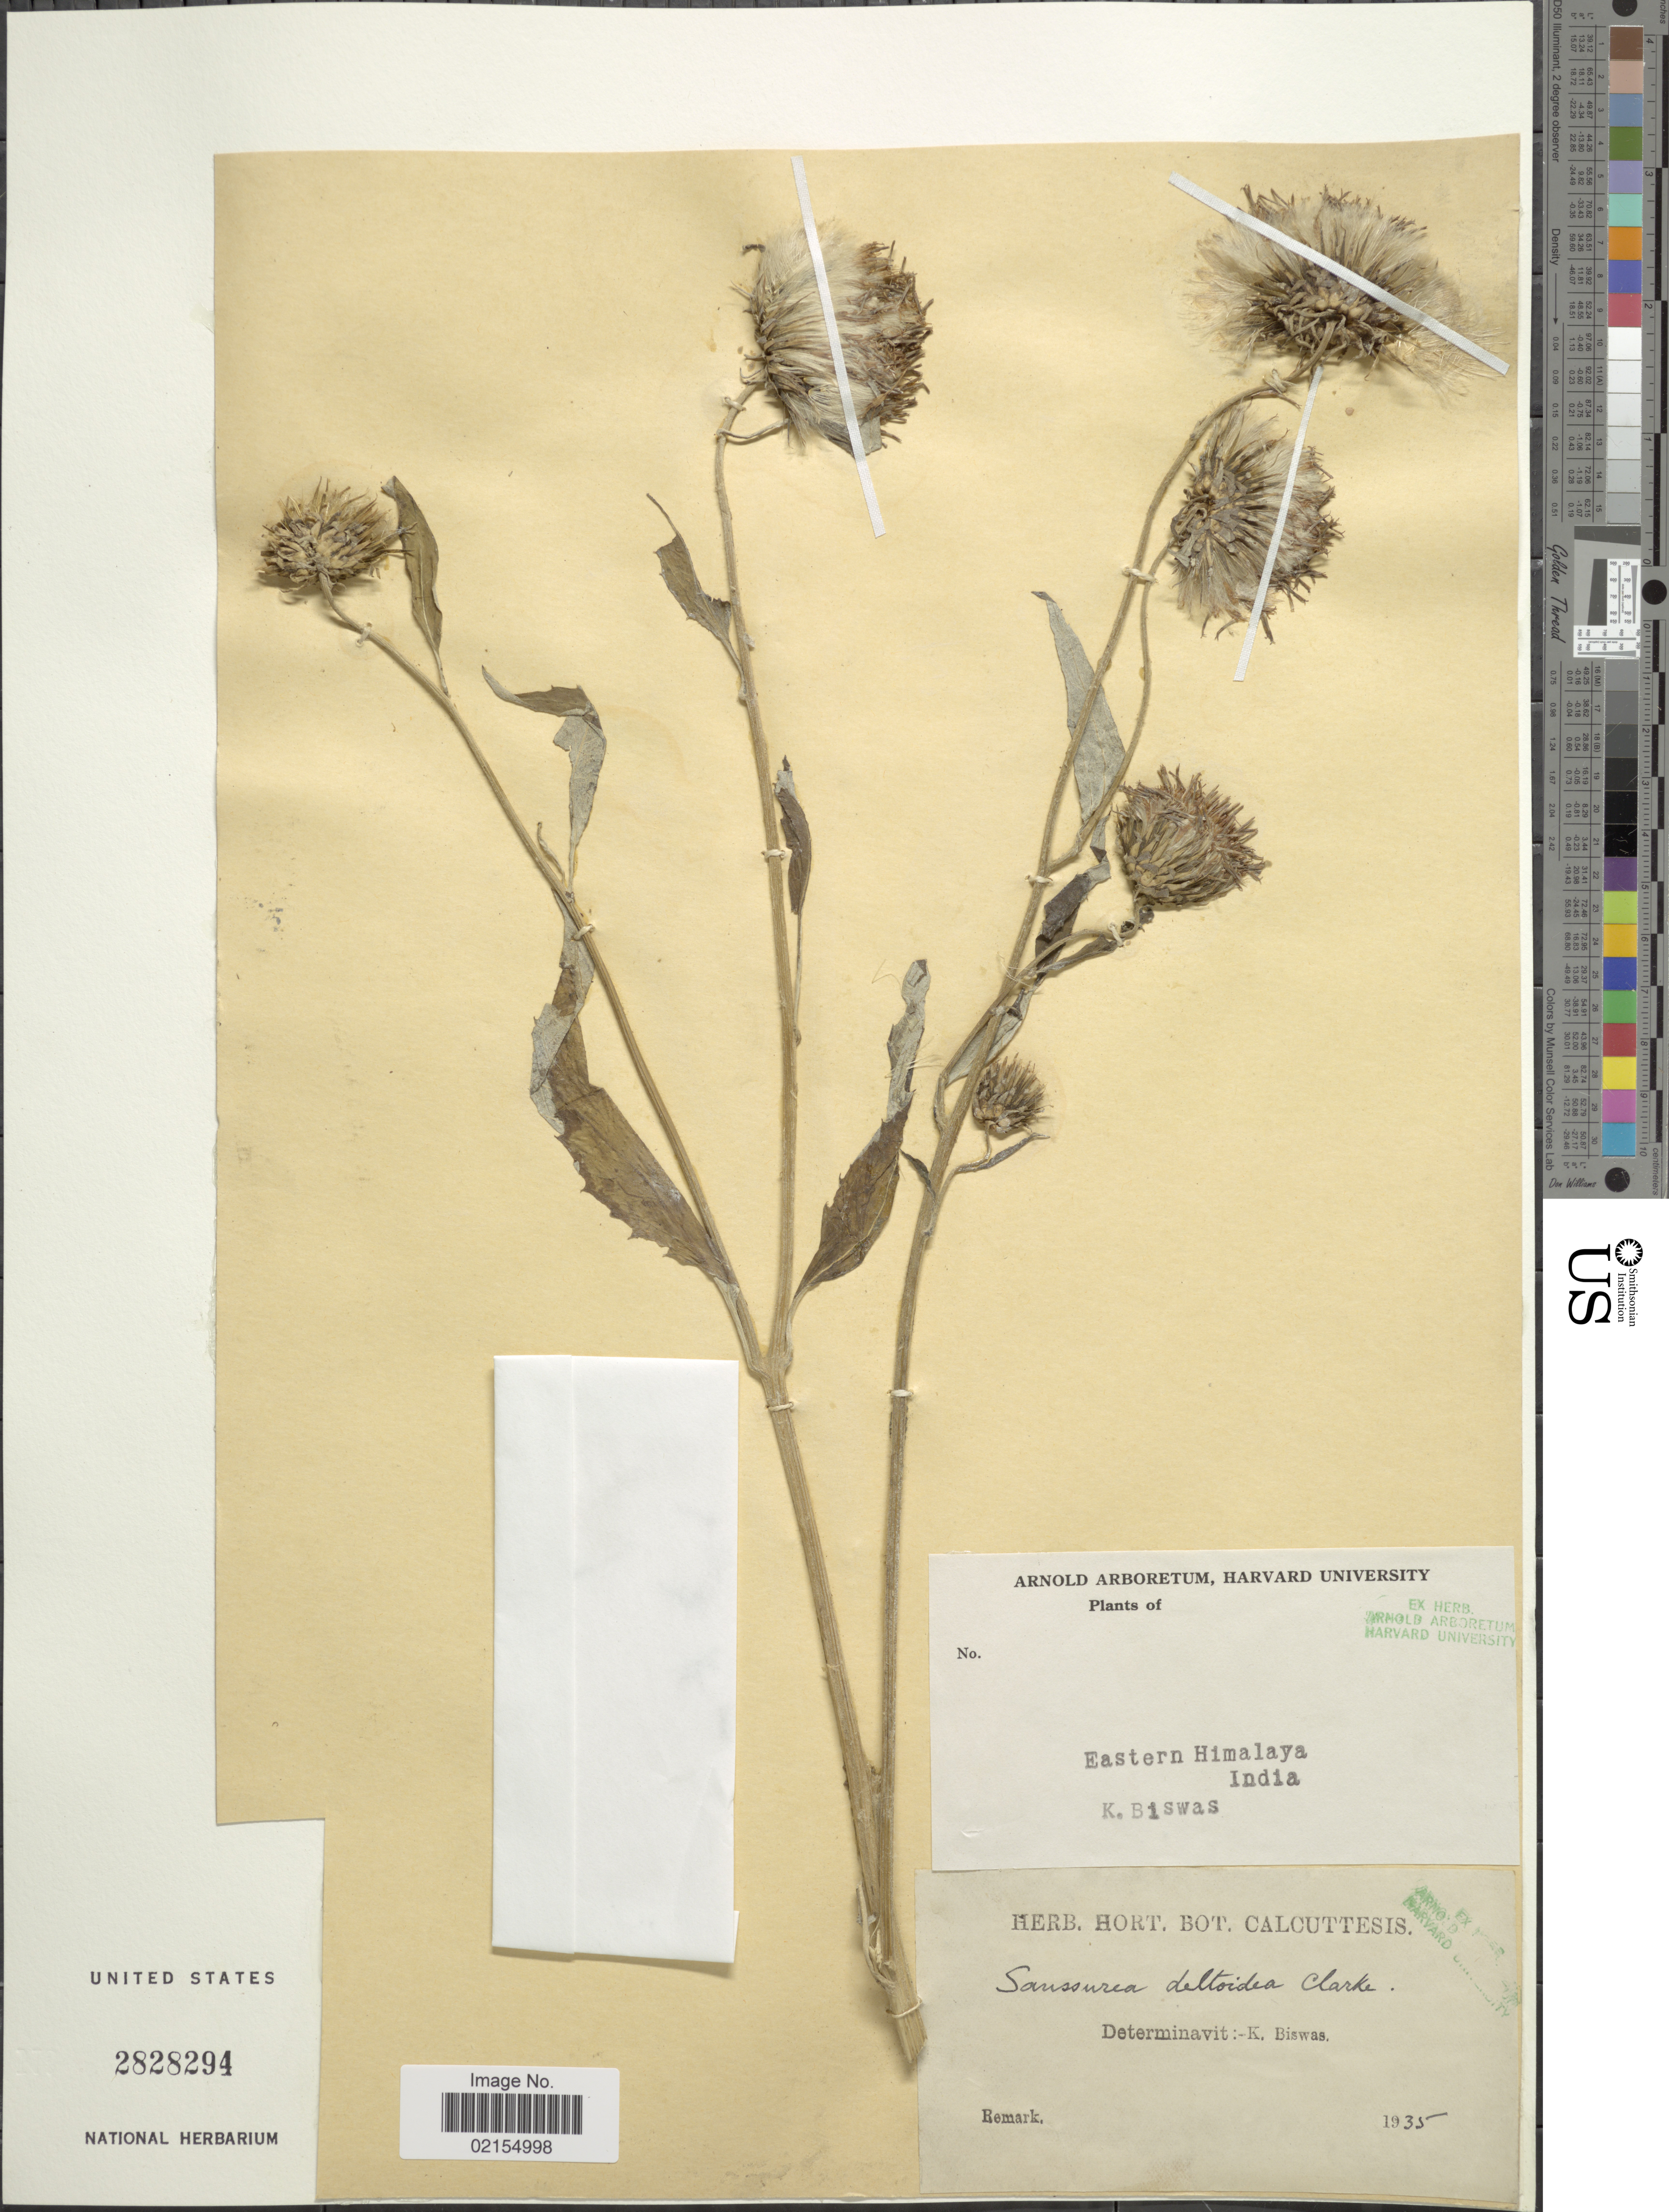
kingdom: Plantae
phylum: Tracheophyta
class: Magnoliopsida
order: Asterales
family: Asteraceae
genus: Himalaiella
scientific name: Himalaiella deltoidea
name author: (DC.) Raab-Straube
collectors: K. Biswas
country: India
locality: Eastern Himalaya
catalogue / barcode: US 2828294